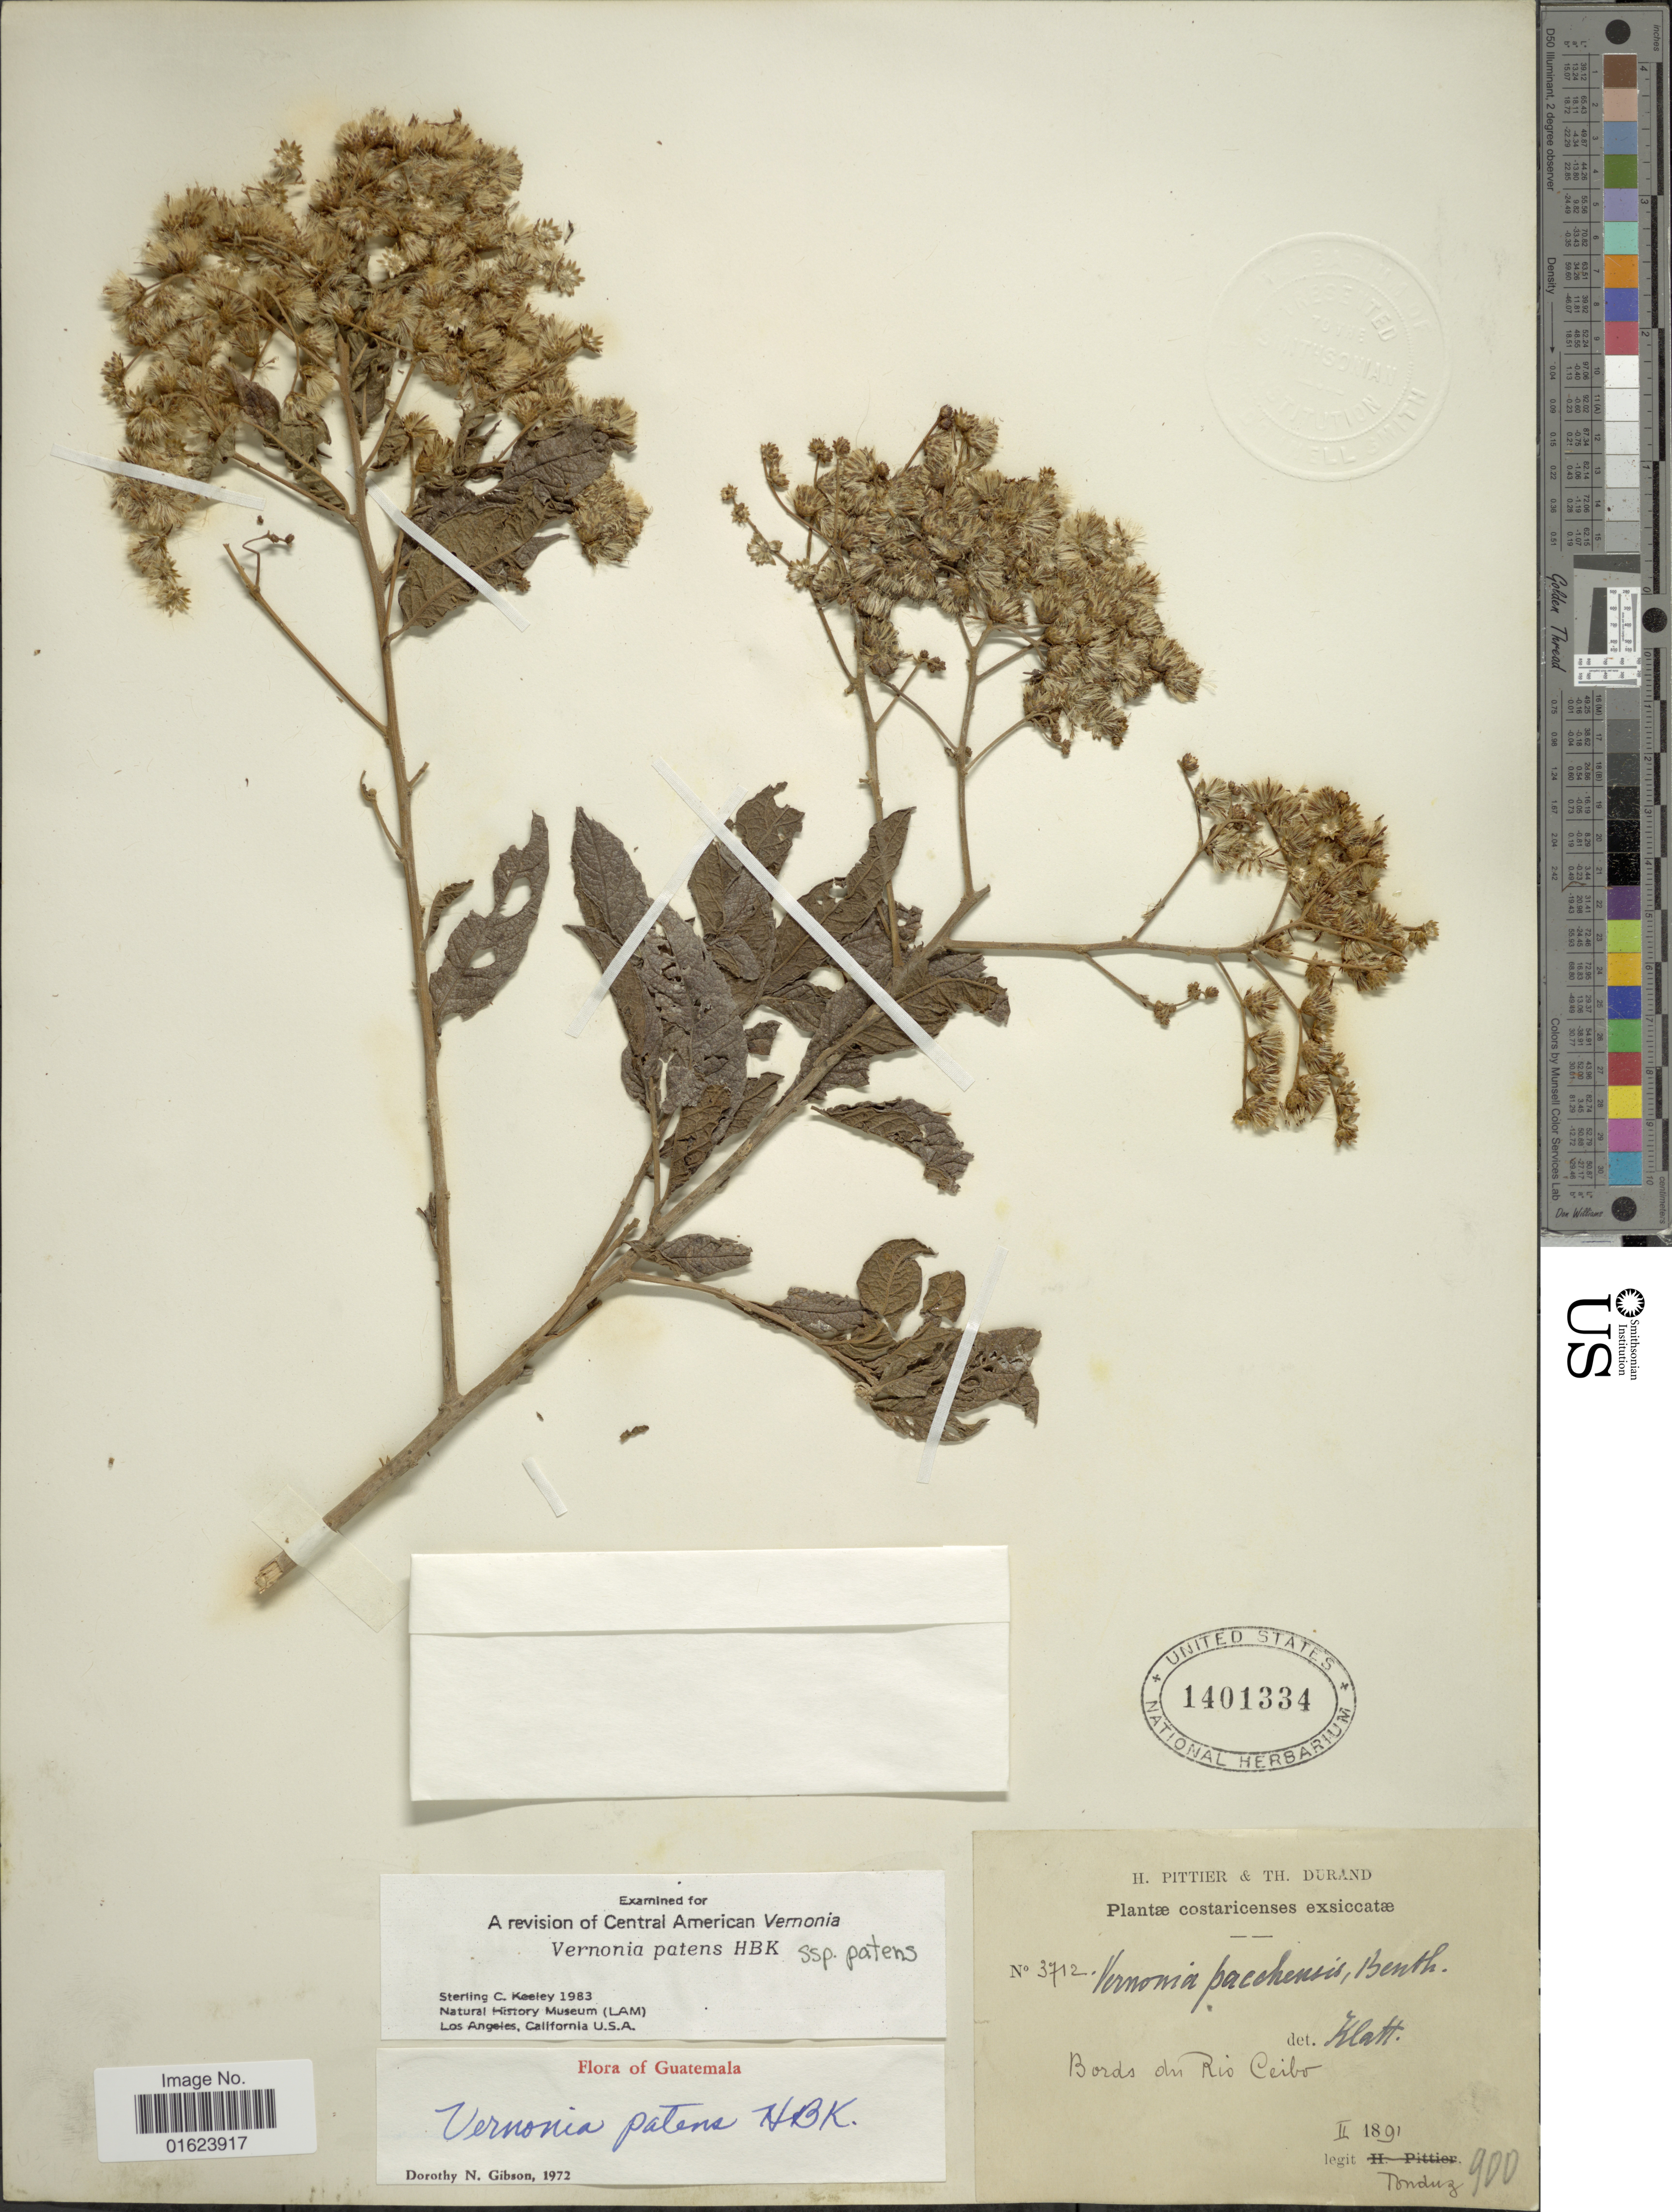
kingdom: Plantae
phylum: Tracheophyta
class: Magnoliopsida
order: Asterales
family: Asteraceae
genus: Vernonanthura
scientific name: Vernonanthura patens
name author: (Kunth) H. Rob.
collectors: A. Tonduz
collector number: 900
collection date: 1891-02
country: Guatemala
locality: Bords du Rio Ceibo.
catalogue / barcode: US 1401334